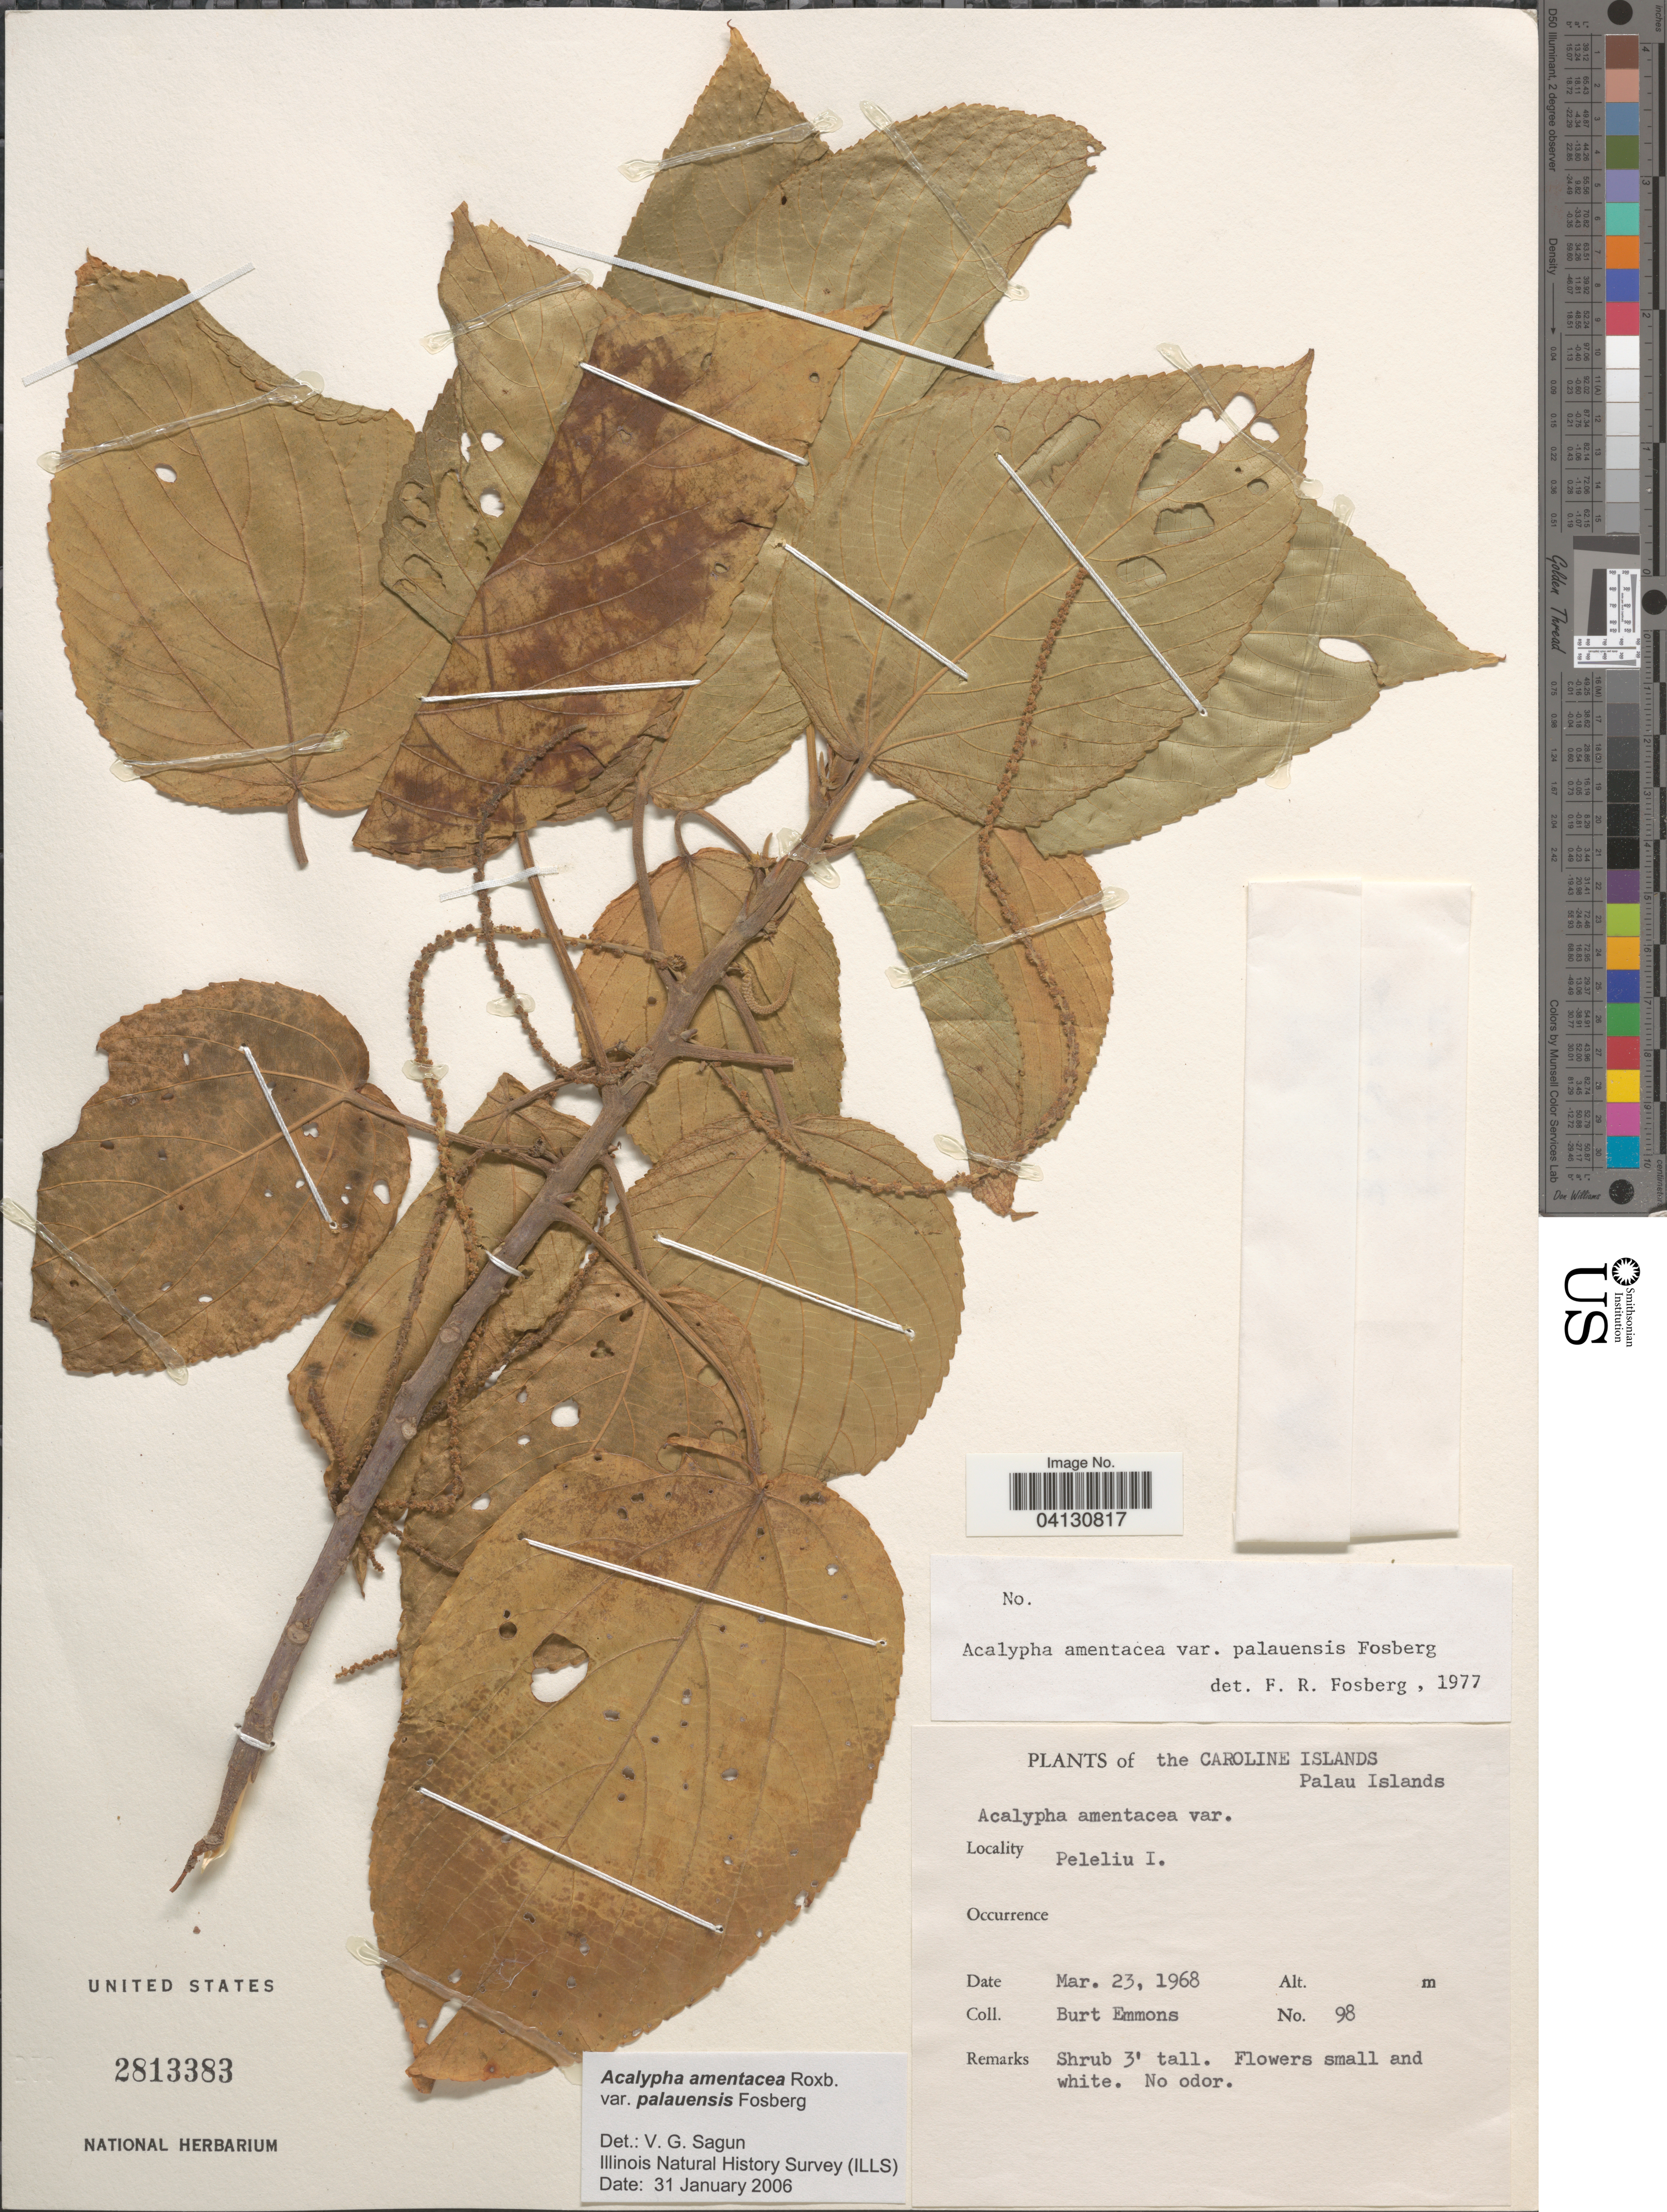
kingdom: Plantae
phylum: Tracheophyta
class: Magnoliopsida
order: Malpighiales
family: Euphorbiaceae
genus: Acalypha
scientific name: Acalypha amentacea var. palauensis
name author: Fosberg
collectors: B. Emmons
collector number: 98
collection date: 1968-03-23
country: Palau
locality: The Caroline Islands. Palau Islands. Peleliu I.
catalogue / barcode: US 2813383